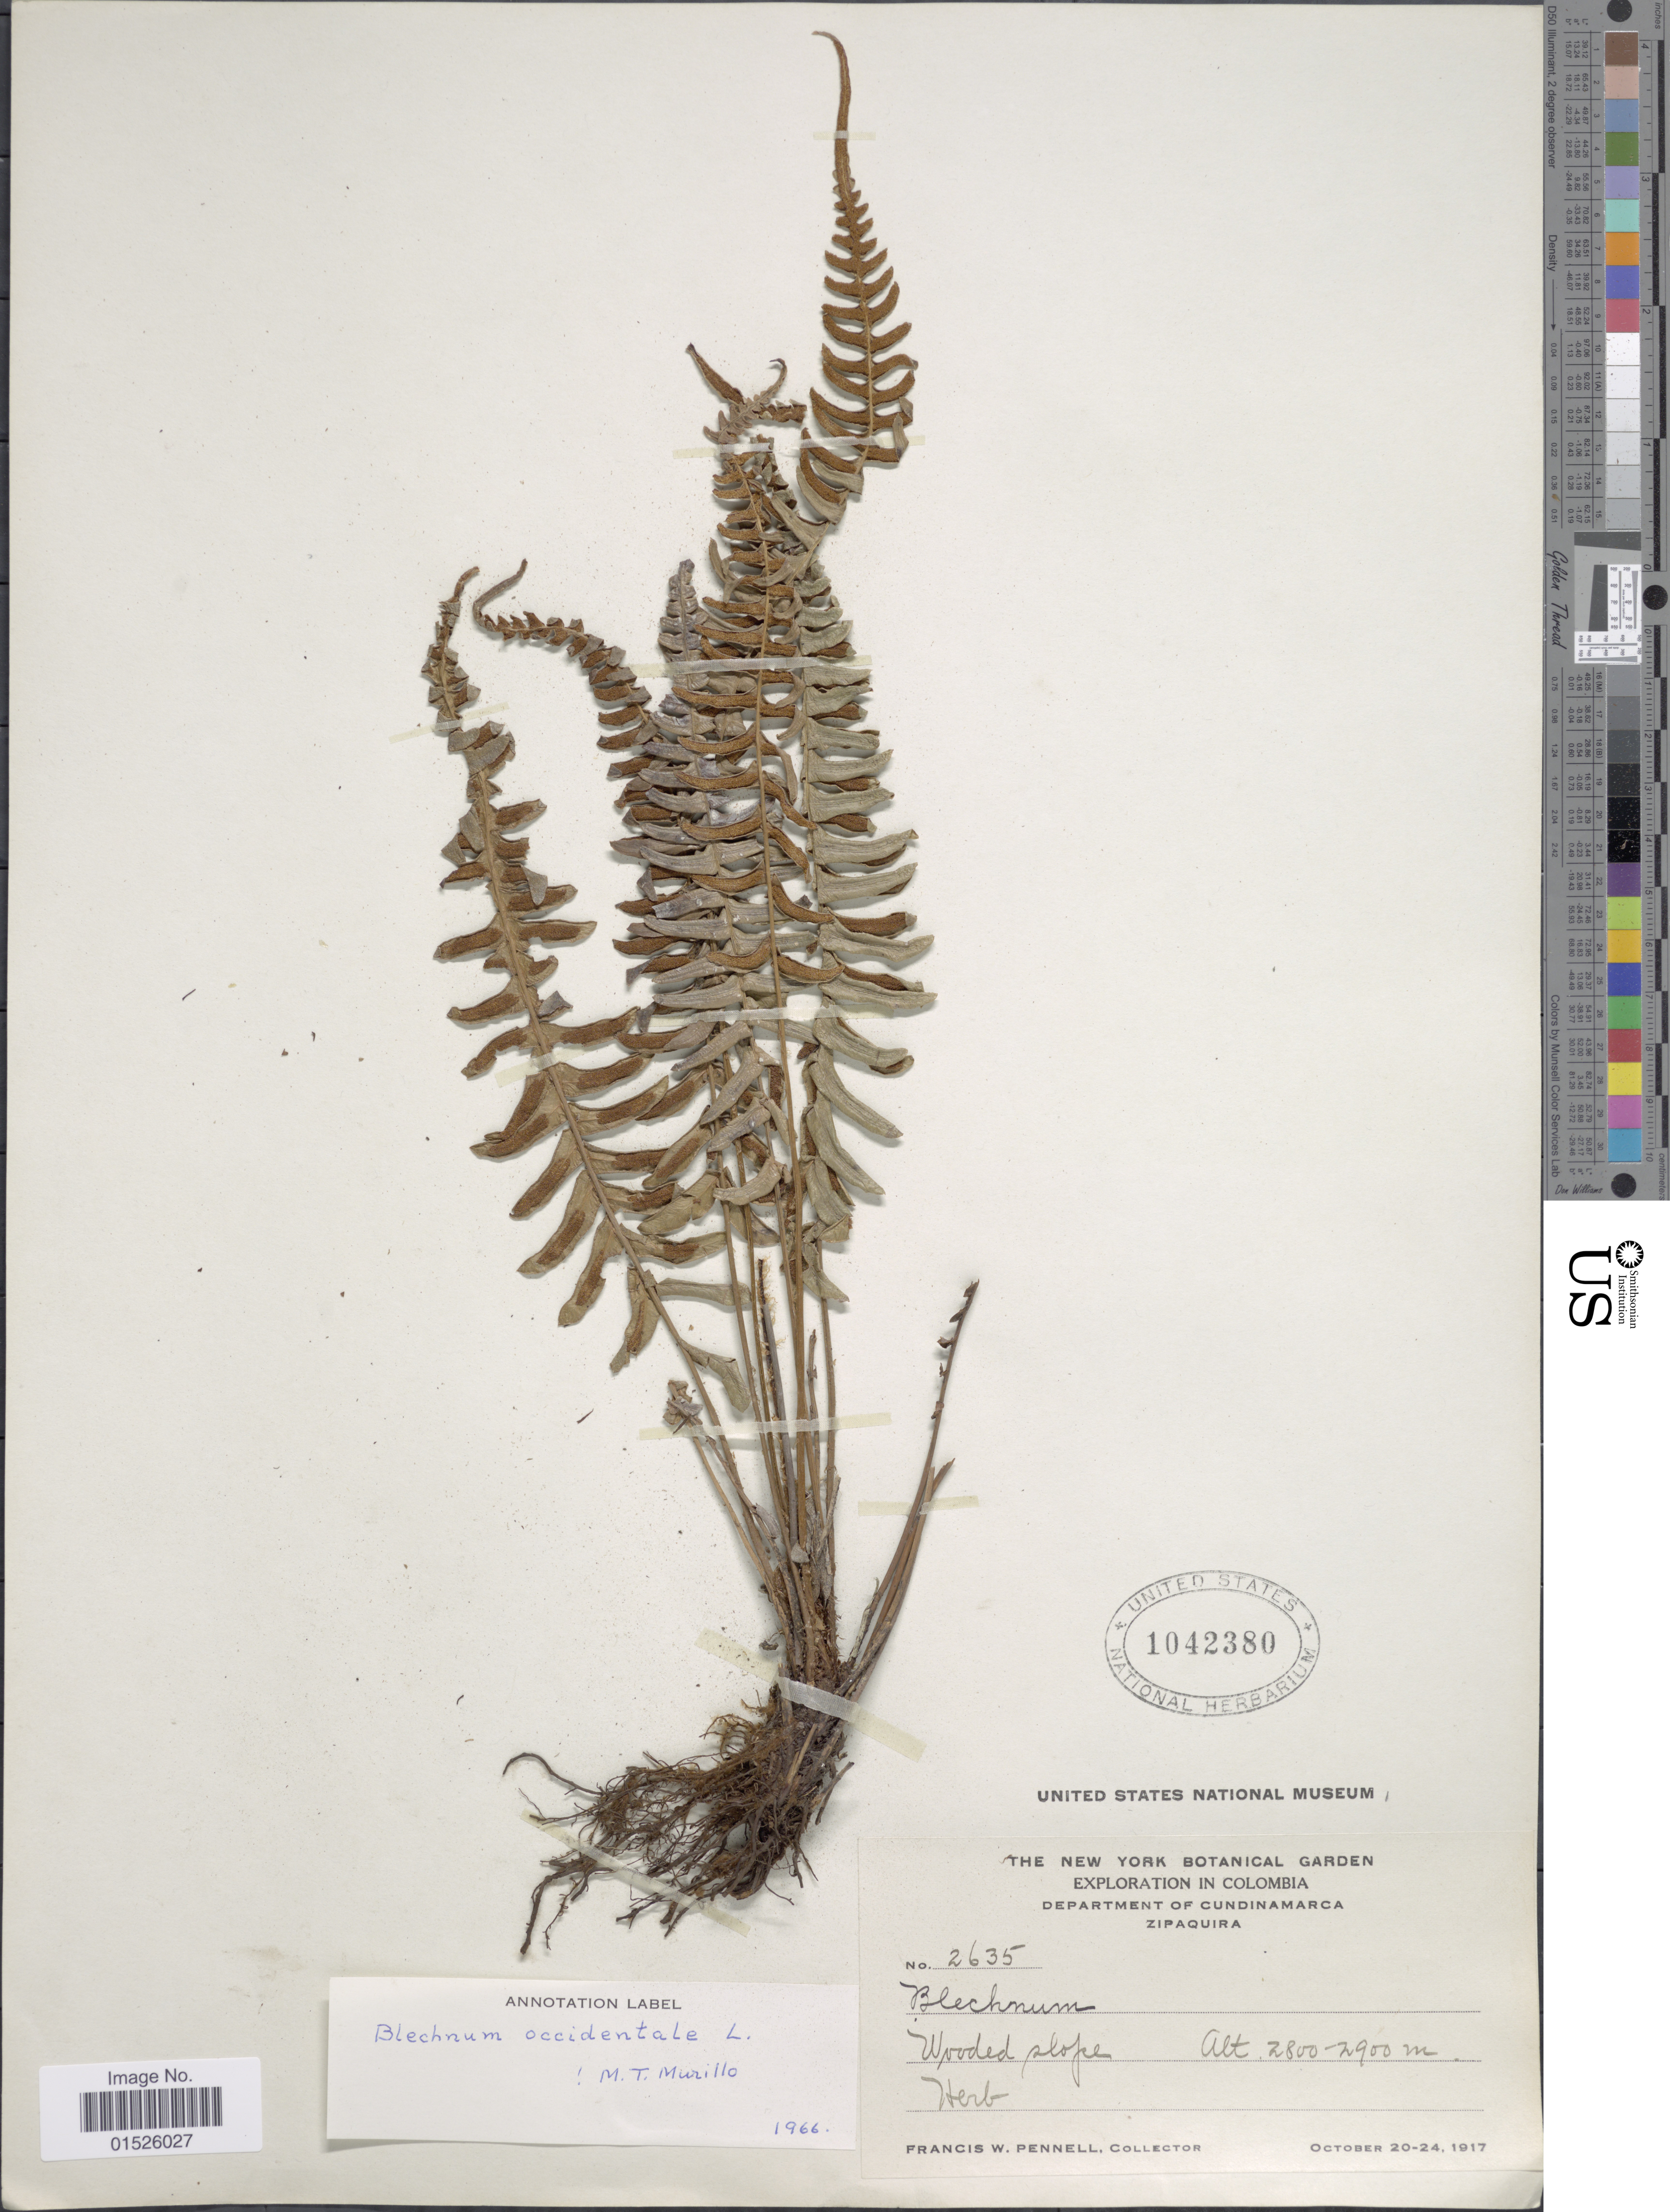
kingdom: Plantae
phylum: Tracheophyta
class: Polypodiopsida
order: Polypodiales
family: Blechnaceae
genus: Blechnum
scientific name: Blechnum glandulosum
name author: Link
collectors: F. W. Pennell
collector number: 2635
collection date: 1917-10-20/1917-10-24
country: Colombia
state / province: Cundinamarca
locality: Colombia, Department of Cundinamarca, Zipaquira,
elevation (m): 2800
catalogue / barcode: US 1042380